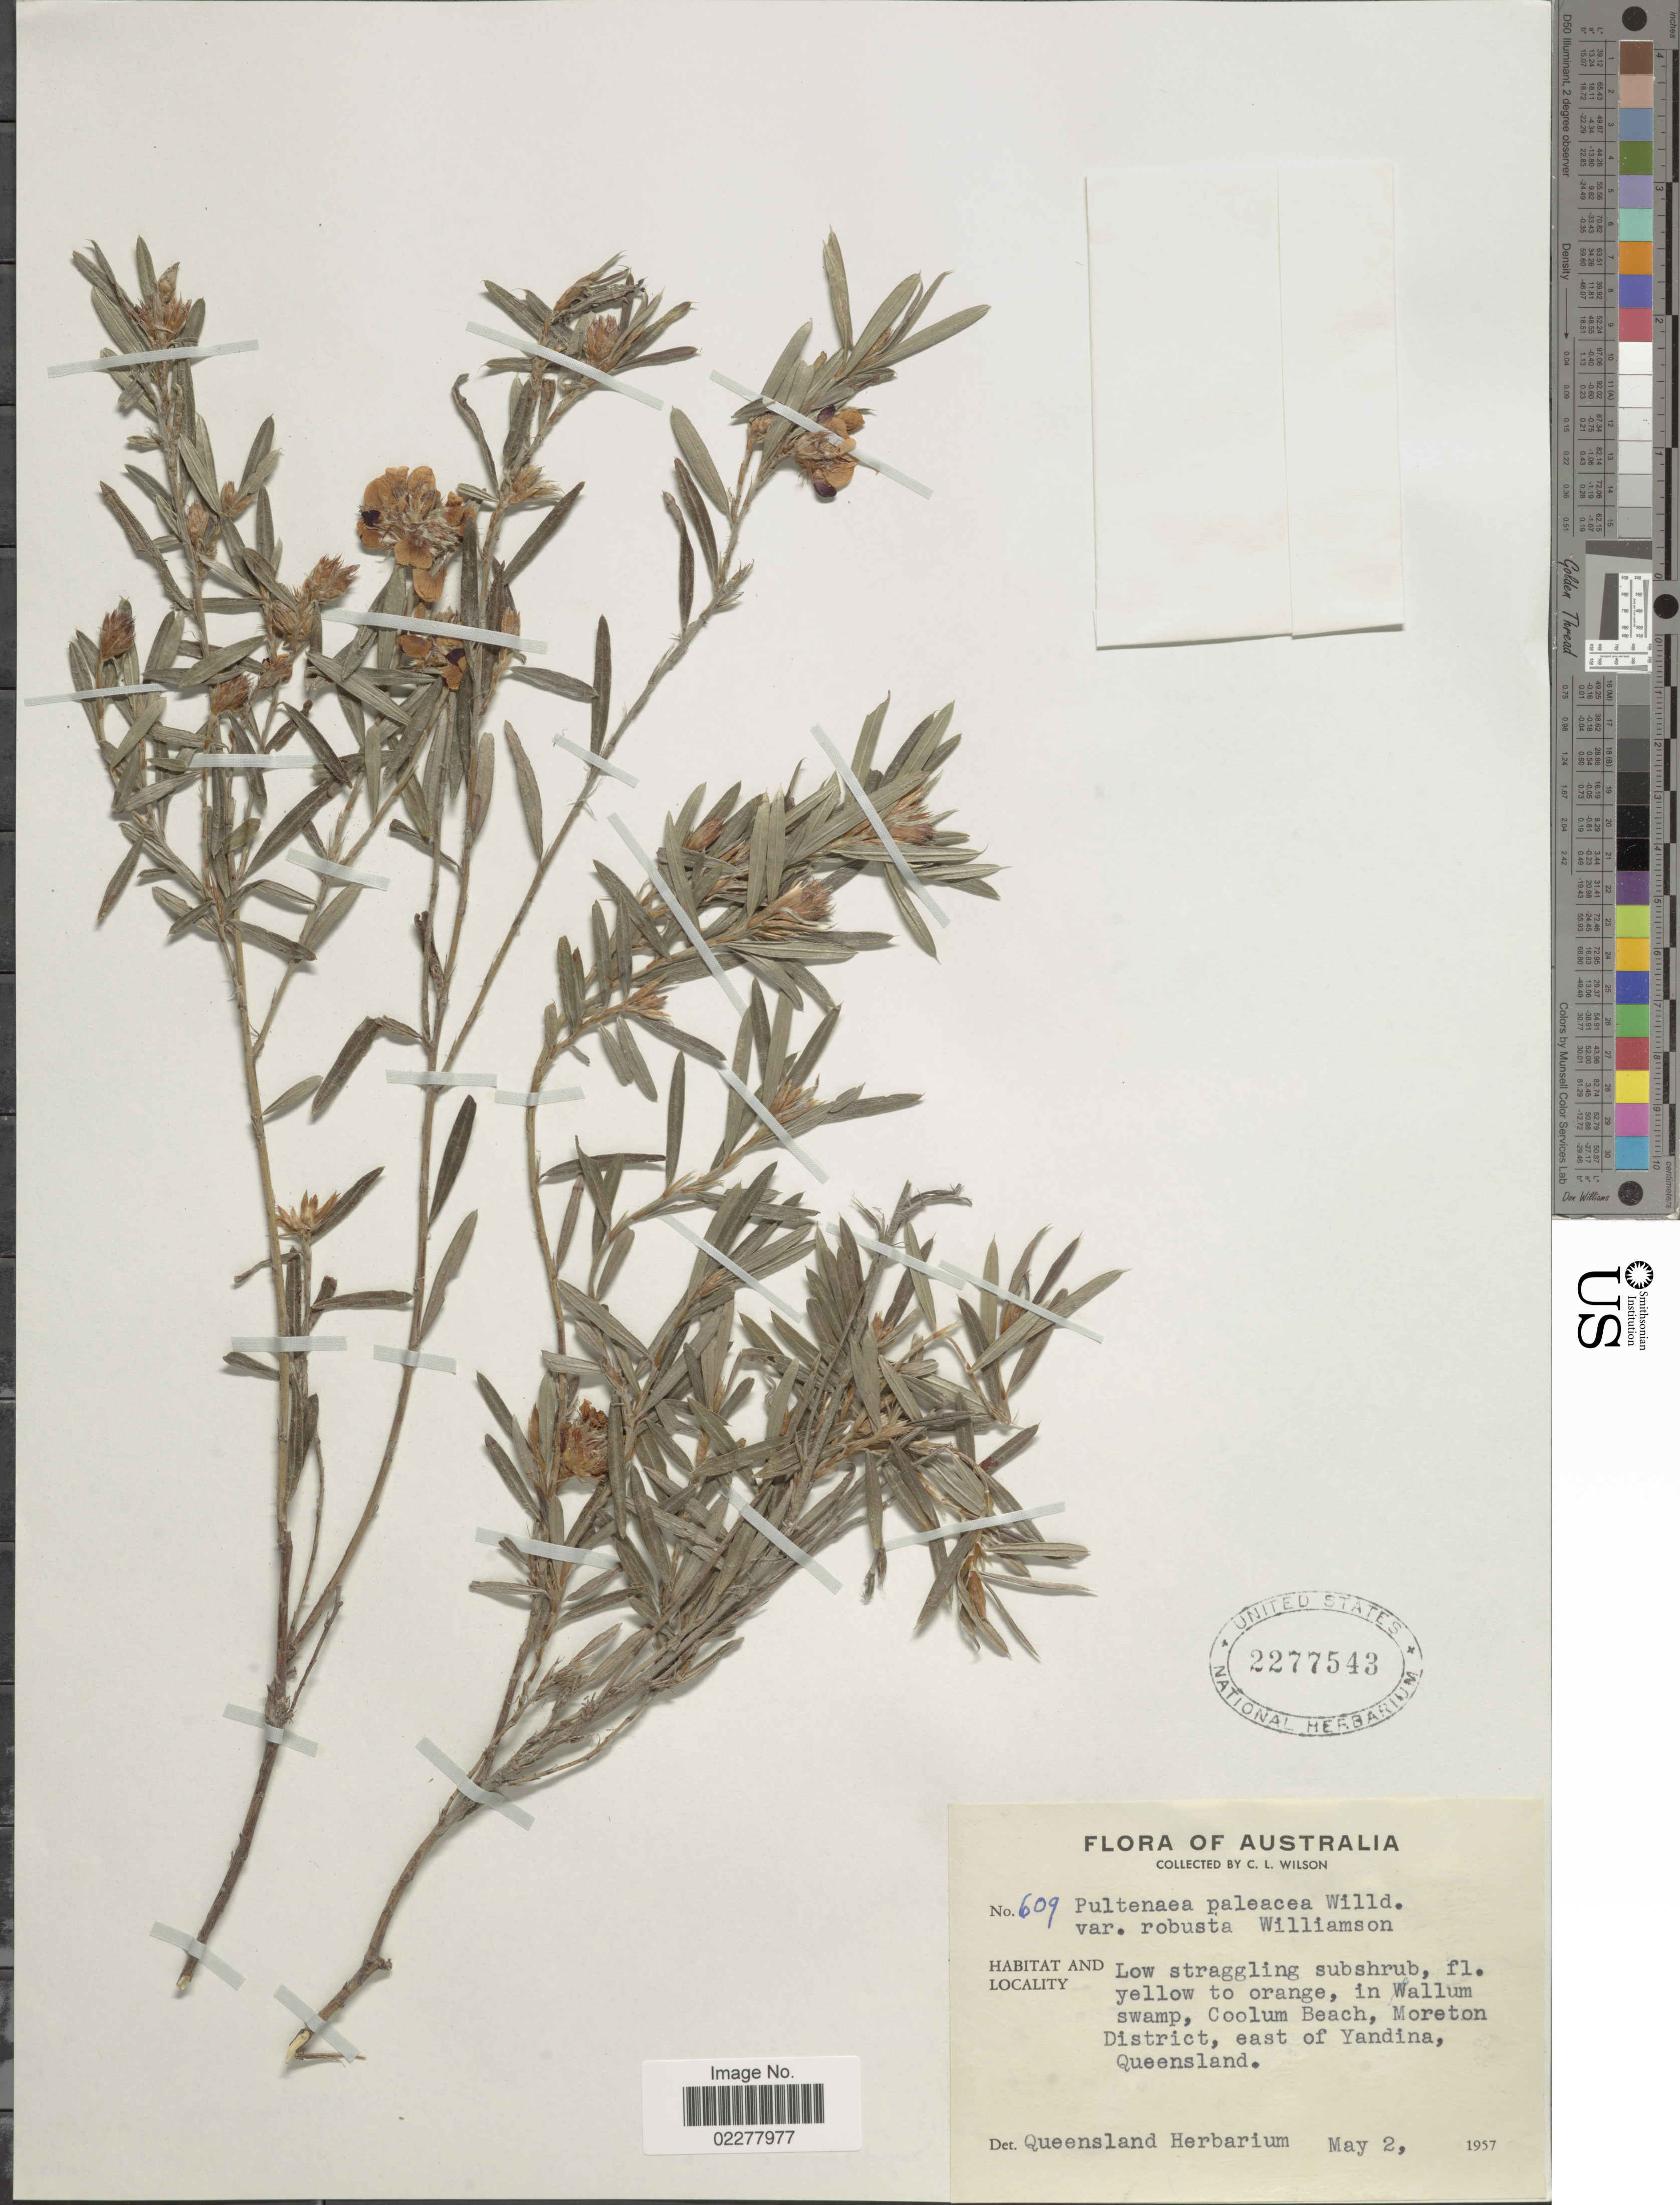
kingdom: Plantae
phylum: Tracheophyta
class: Magnoliopsida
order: Fabales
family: Fabaceae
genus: Pultenaea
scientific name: Pultenaea paleacea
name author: Willd.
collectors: C. L. Wilson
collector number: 609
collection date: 1957-05-02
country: Australia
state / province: Queensland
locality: In Wallum swamp, Coolum Beach, Moreton District, east of Yandina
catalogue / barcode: US 2277543